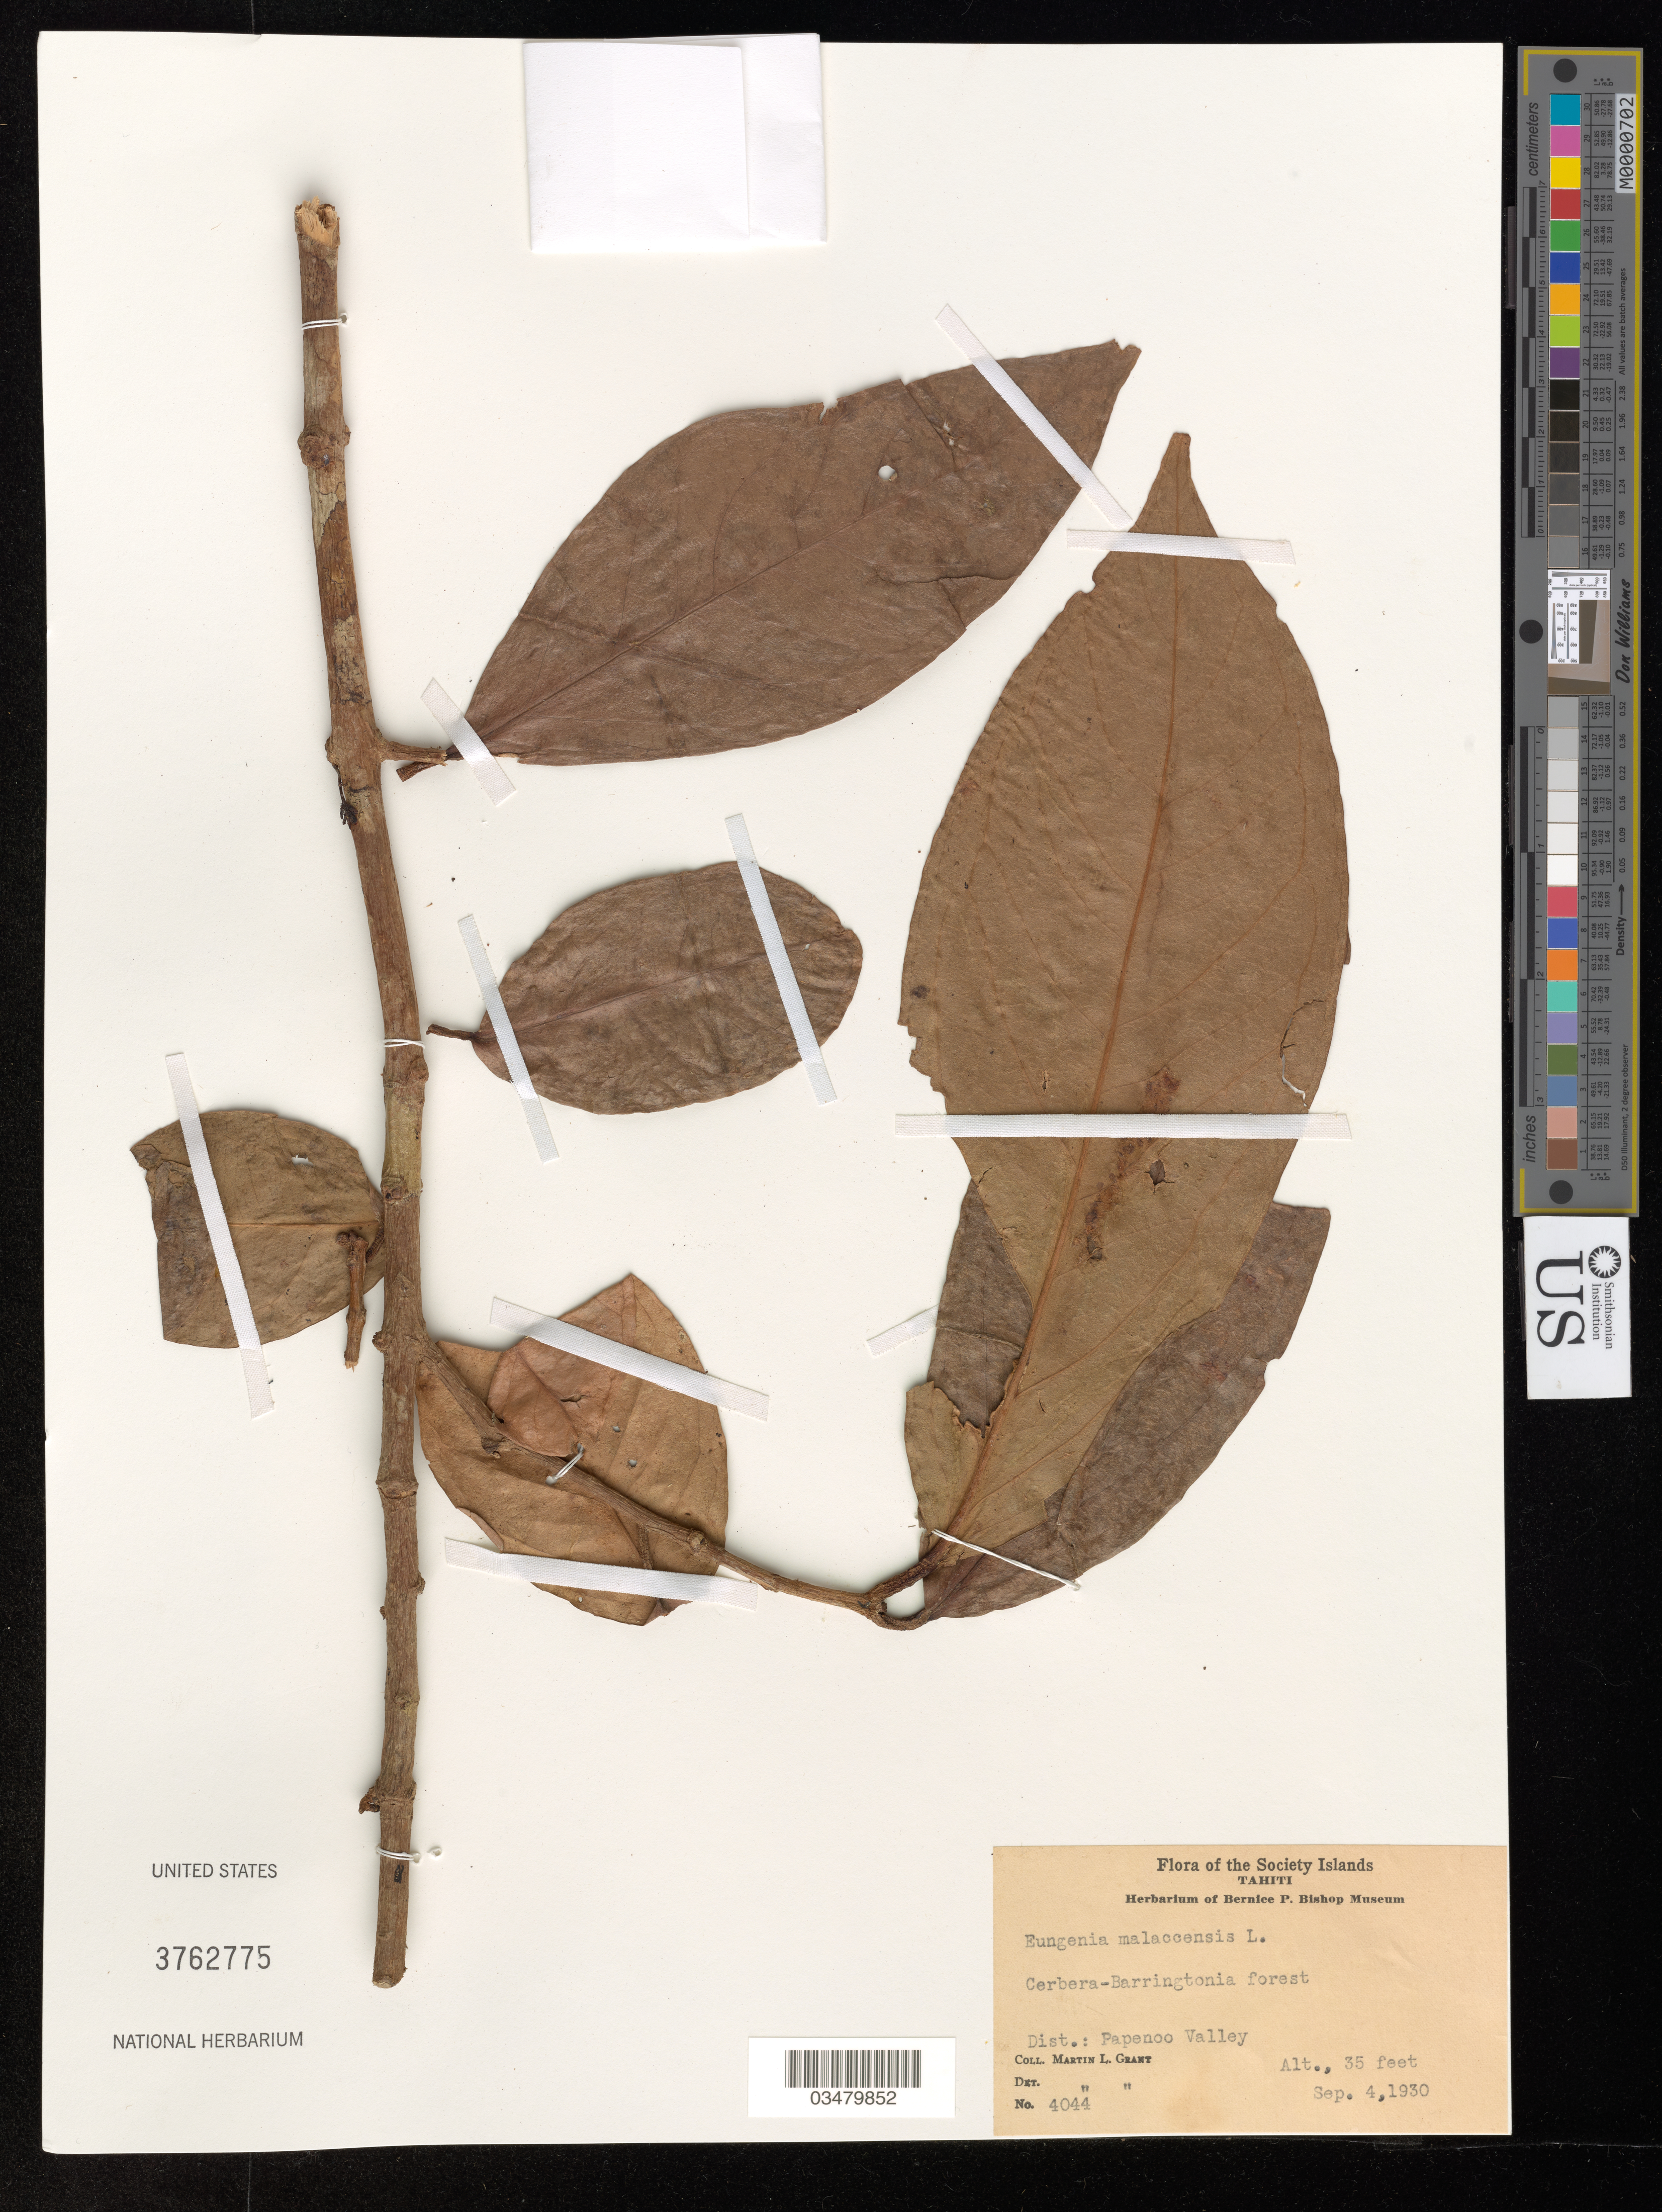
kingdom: Plantae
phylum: Tracheophyta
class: Magnoliopsida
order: Myrtales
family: Myrtaceae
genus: Eugenia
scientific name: Eugenia malaccensis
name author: L.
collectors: M. L. Grant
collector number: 4044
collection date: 1930-09-04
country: French Polynesia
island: Tahiti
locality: Tahiti, Dist: Papenoo Valley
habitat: Forest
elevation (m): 11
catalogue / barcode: US 3762775